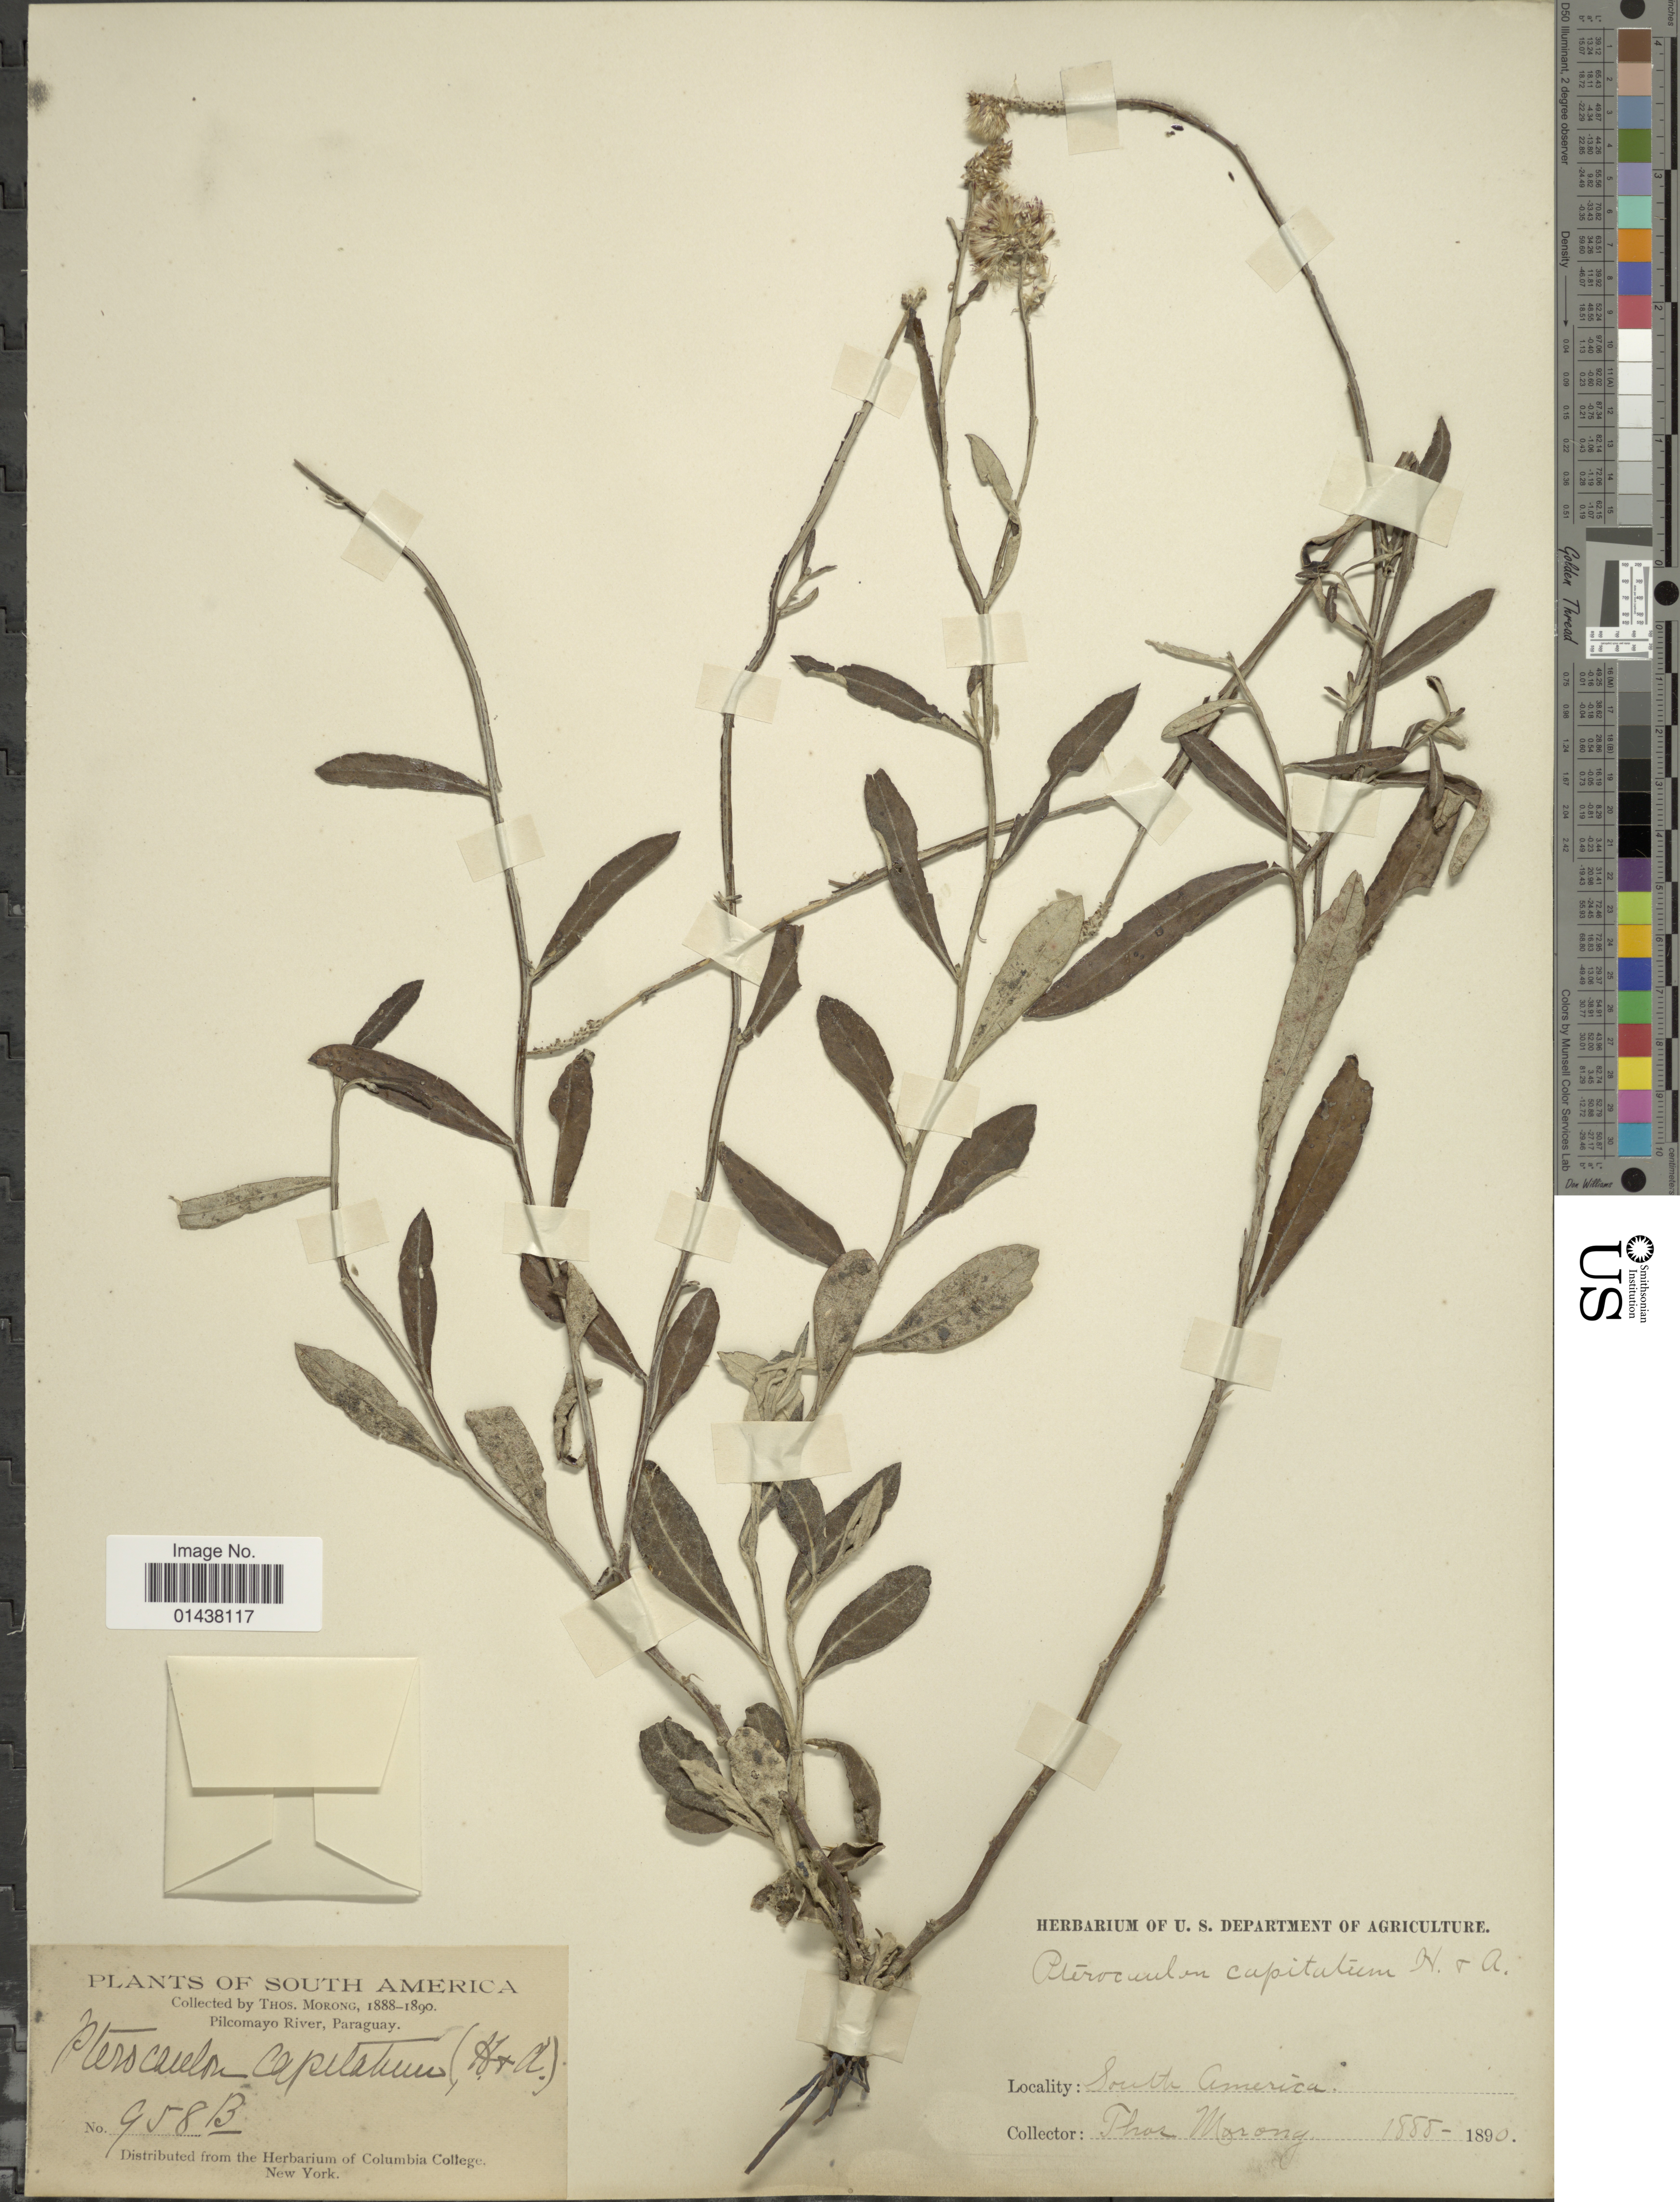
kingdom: Plantae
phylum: Tracheophyta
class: Magnoliopsida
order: Asterales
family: Asteraceae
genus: Pterocaulon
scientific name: Pterocaulon capitatum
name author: Britton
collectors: ex herb. T. Morong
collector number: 958B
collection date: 1888/1890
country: Paraguay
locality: Pilcomayo River